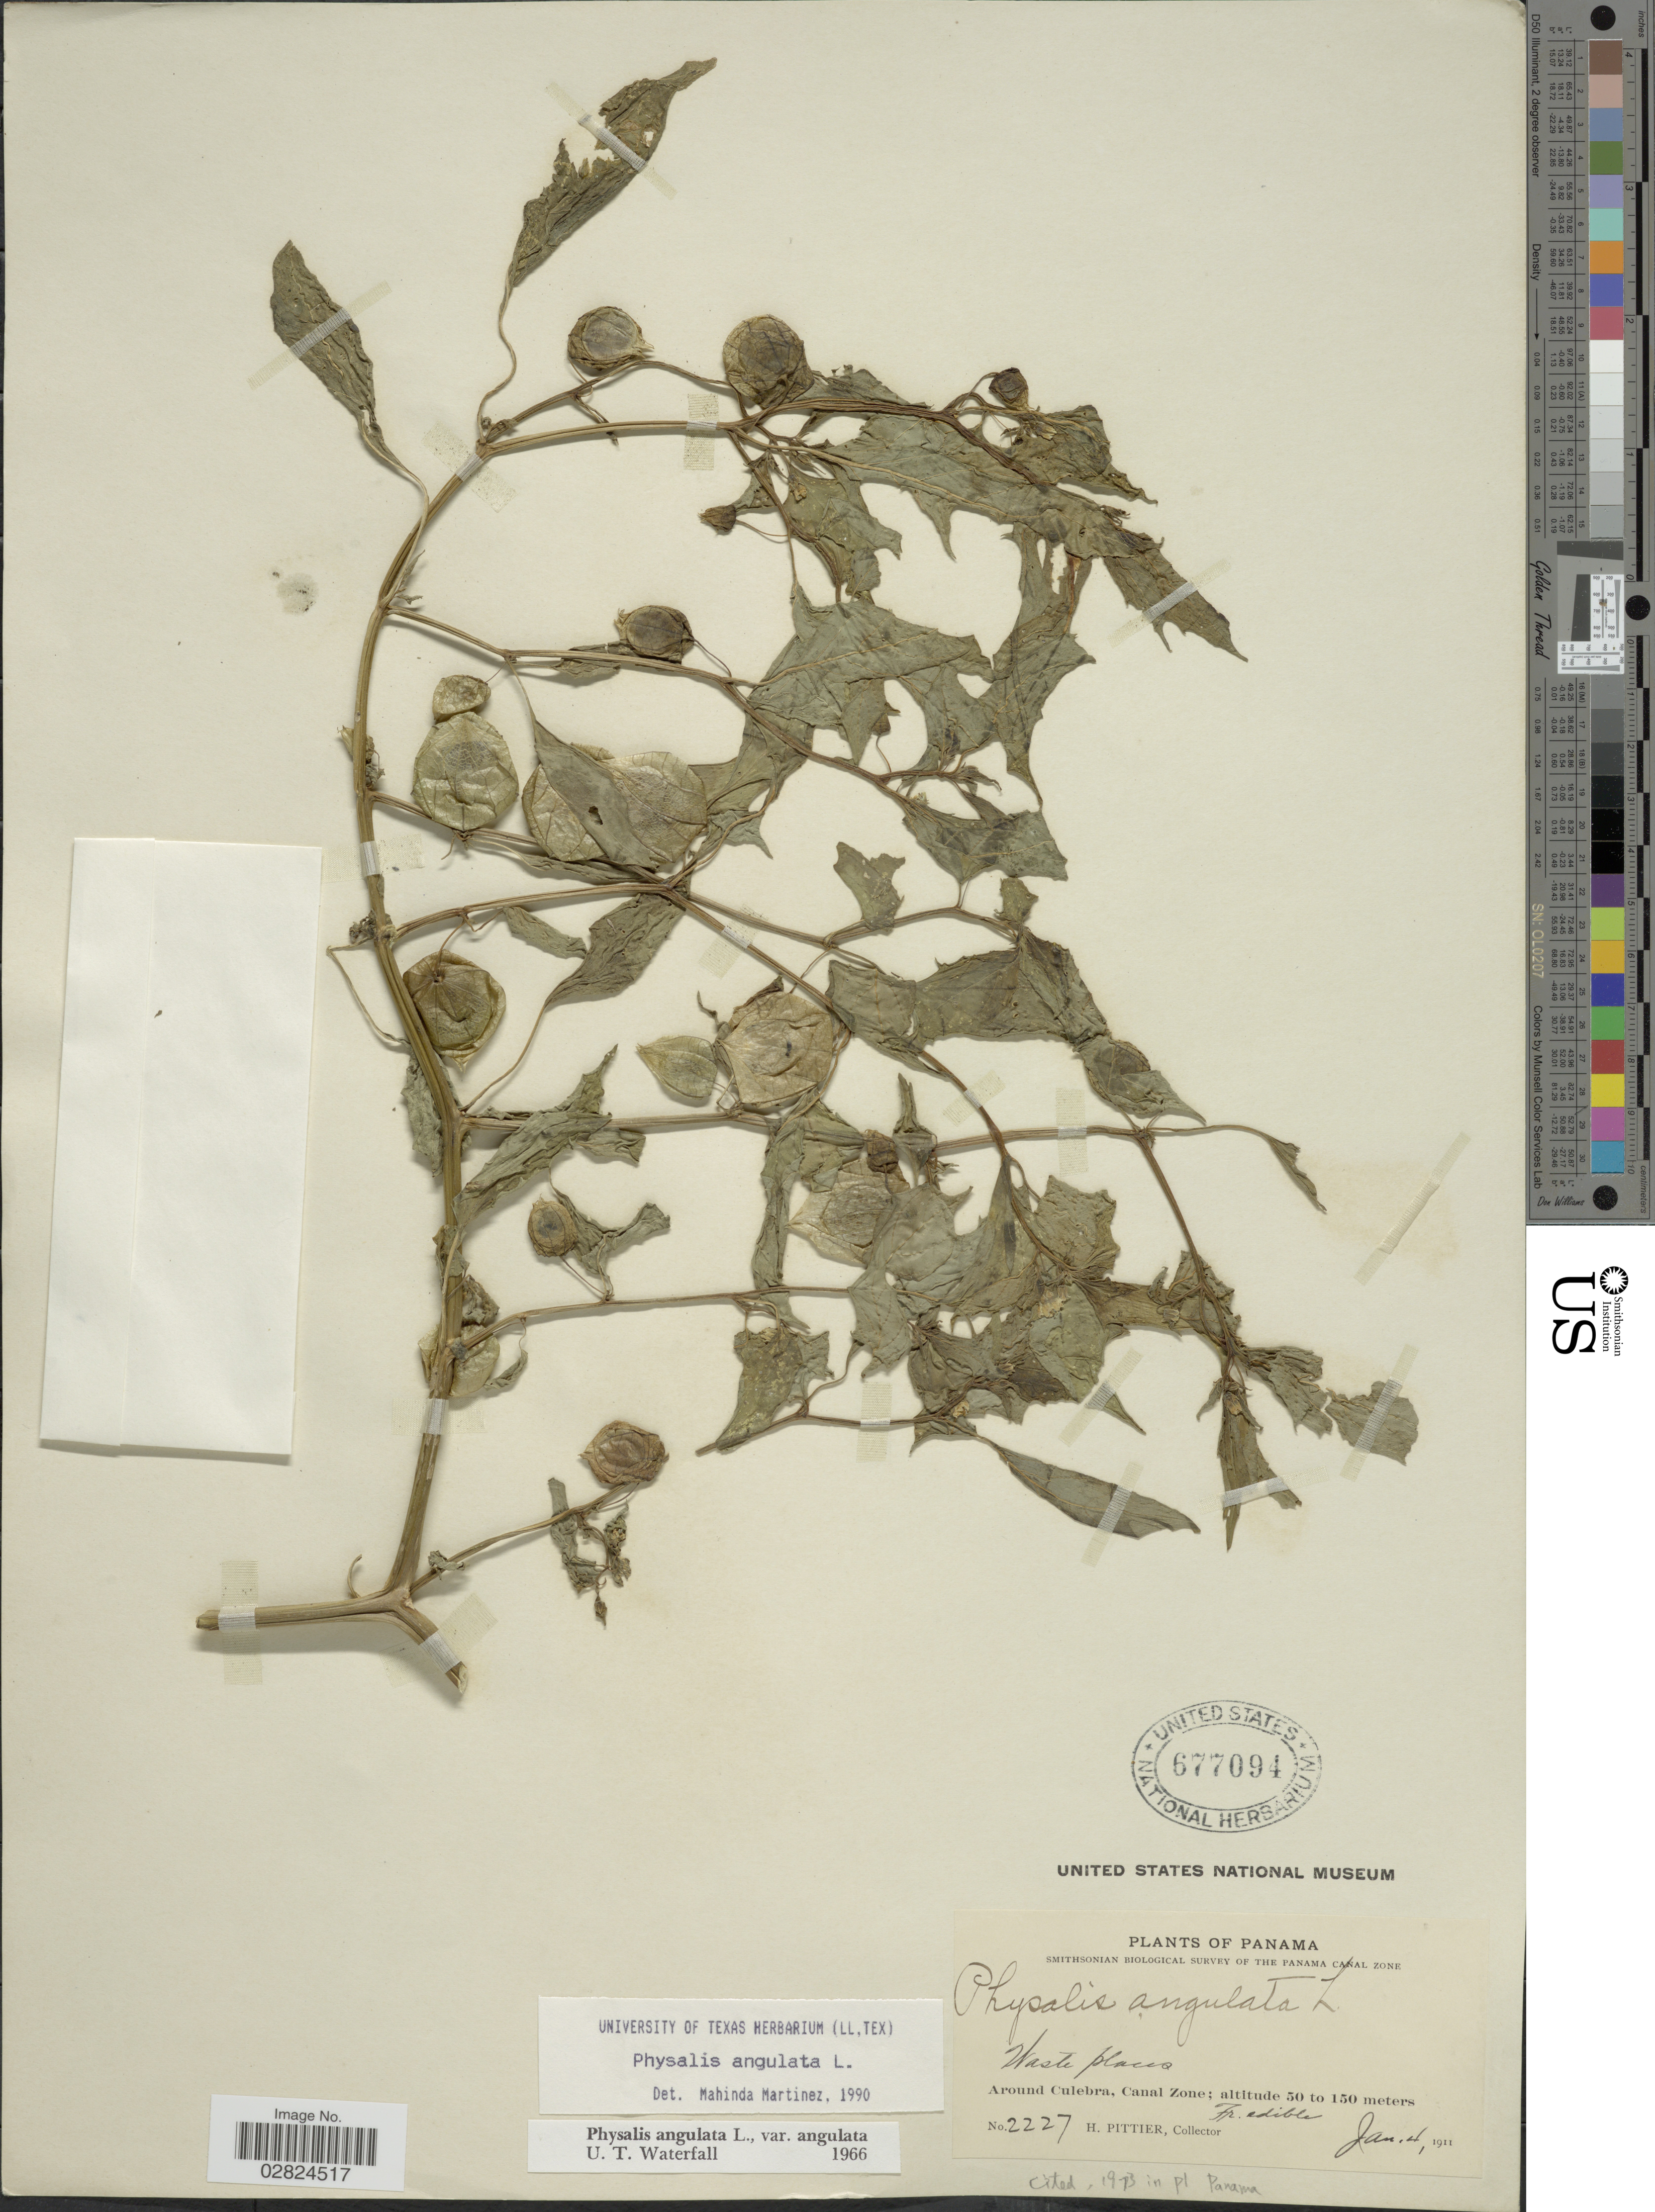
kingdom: Plantae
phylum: Tracheophyta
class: Magnoliopsida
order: Solanales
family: Solanaceae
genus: Physalis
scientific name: Physalis angulata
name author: L.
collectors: H. F. Pittier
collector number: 2227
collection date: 1911-01-04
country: Panama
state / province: Colón / Panamá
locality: Around Culebra, Canal Zone.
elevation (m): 50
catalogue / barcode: US 677094